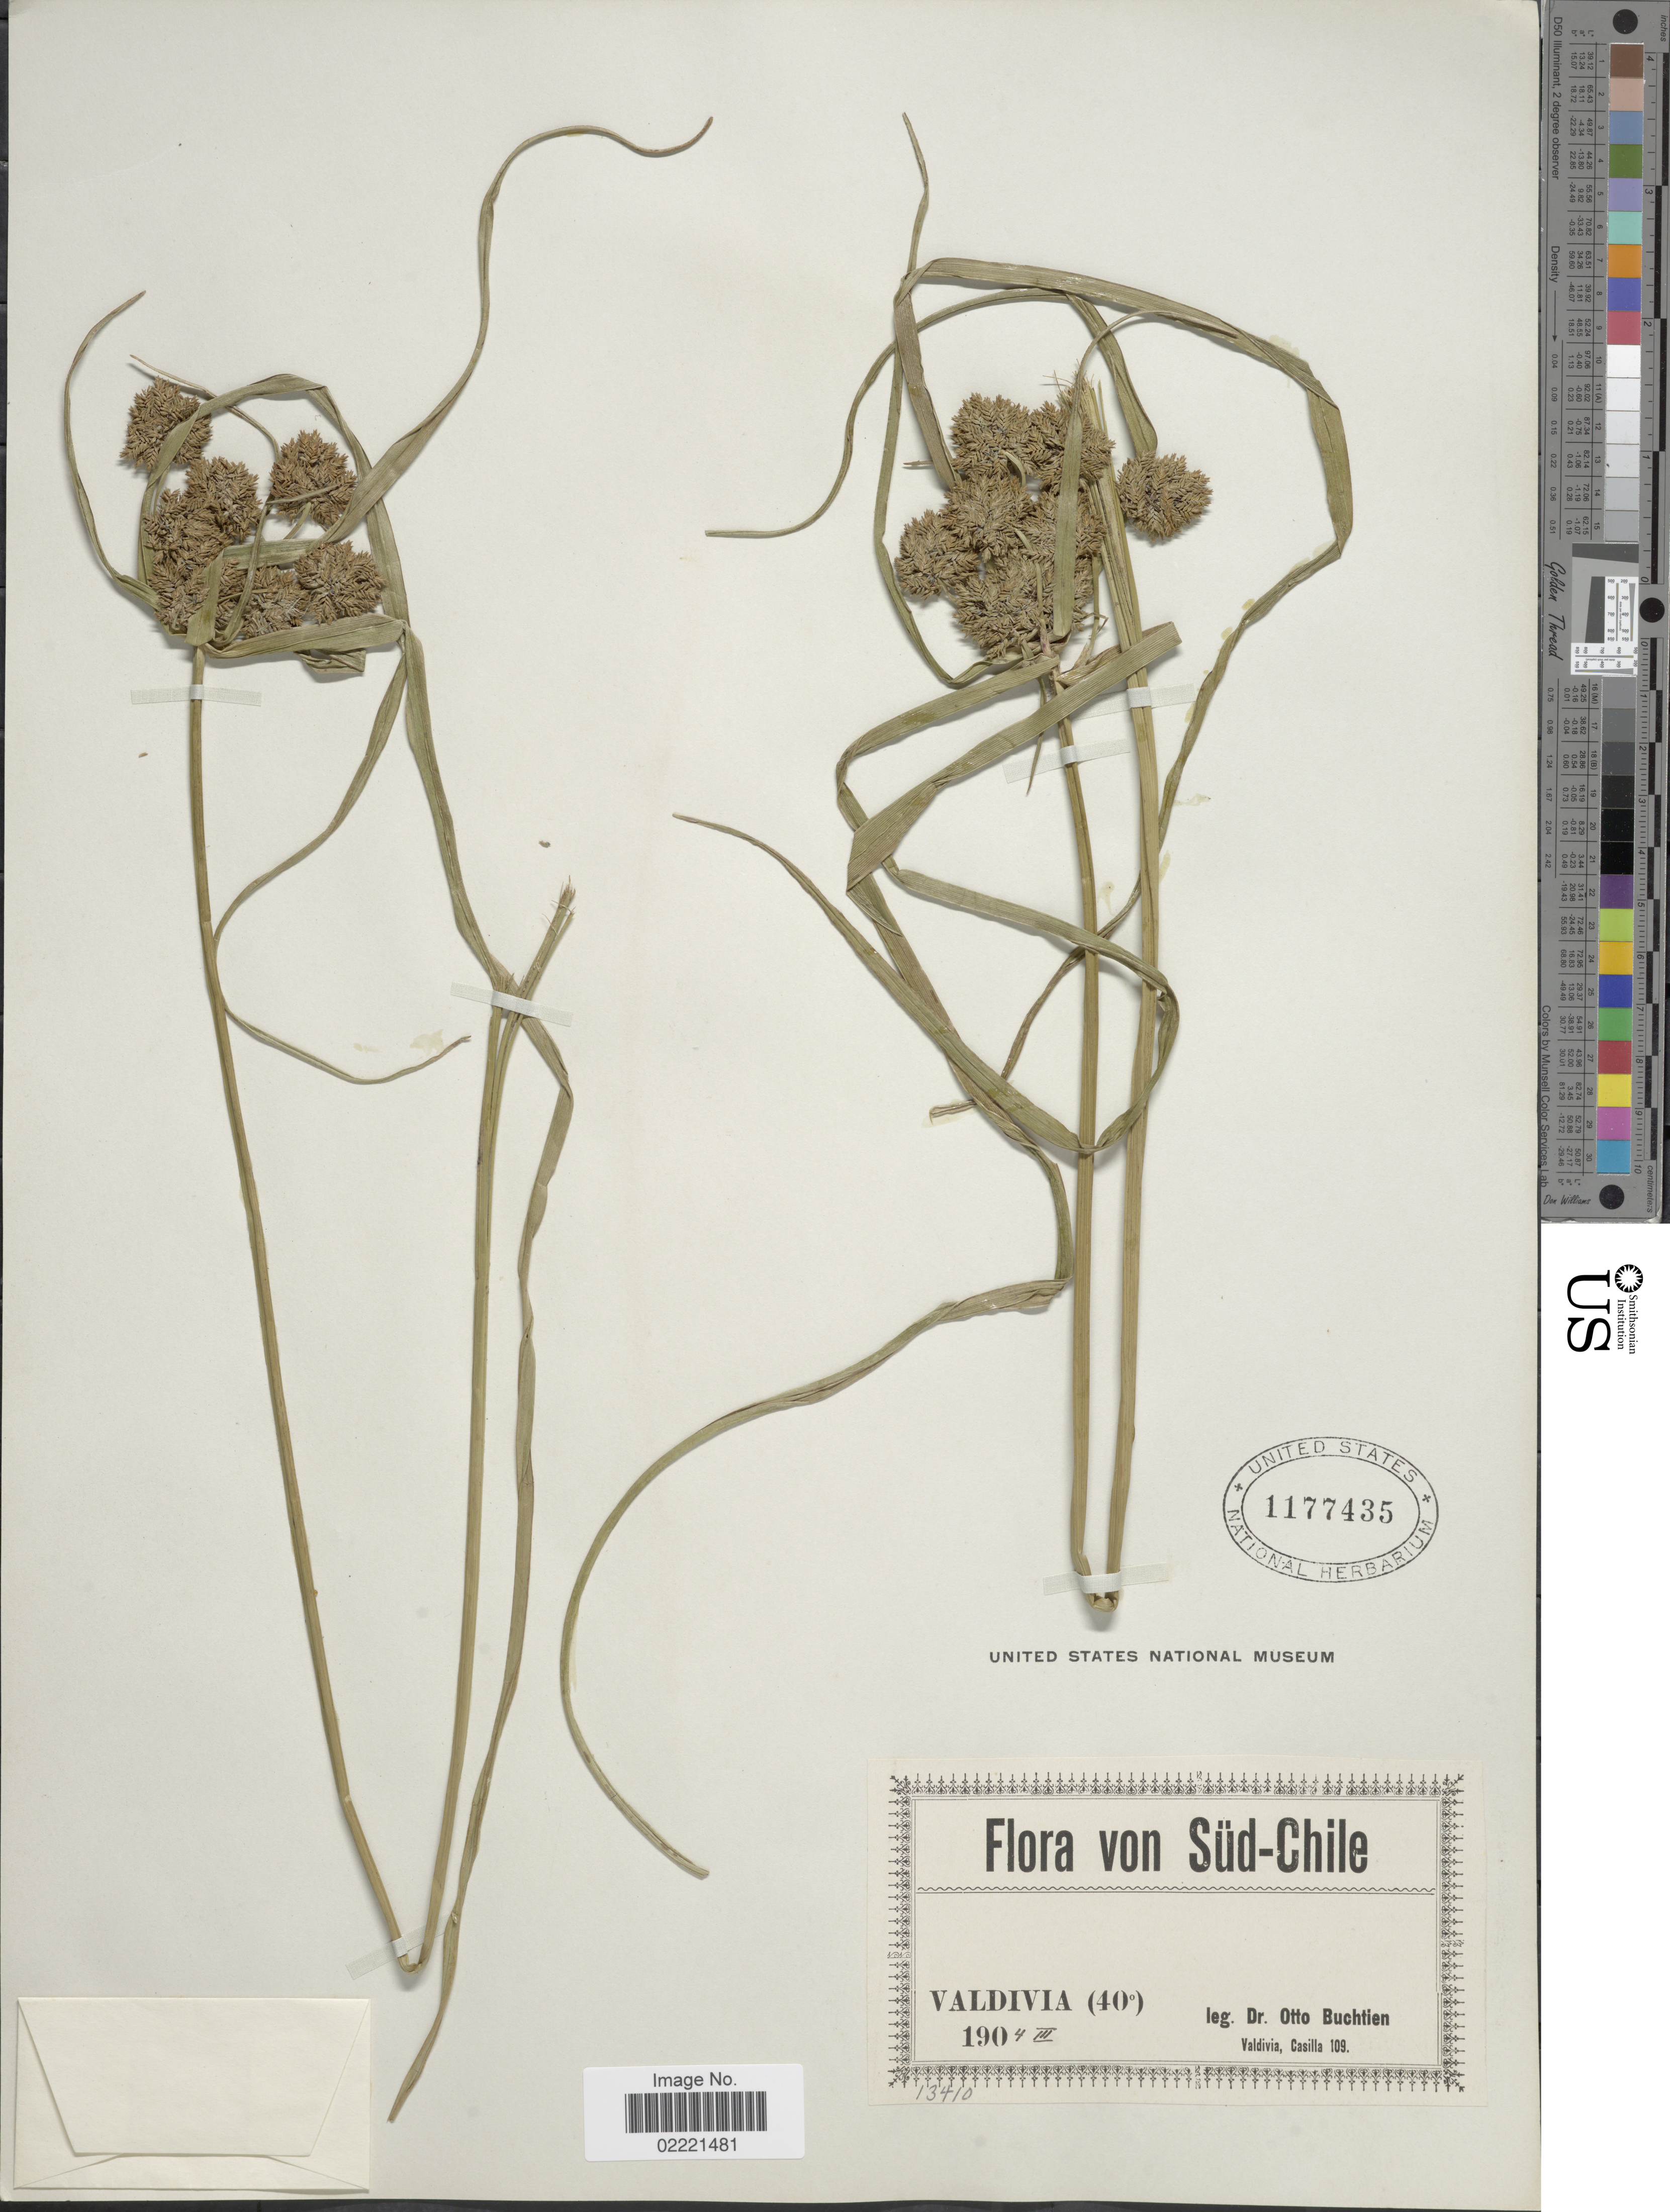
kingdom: Plantae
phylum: Tracheophyta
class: Liliopsida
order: Poales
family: Cyperaceae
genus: Cyperus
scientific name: Cyperus eragrostis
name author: Lam.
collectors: O. Buchtien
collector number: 13410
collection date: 1904-03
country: Chile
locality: Sud-Chile, Valdivia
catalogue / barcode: US 1177435